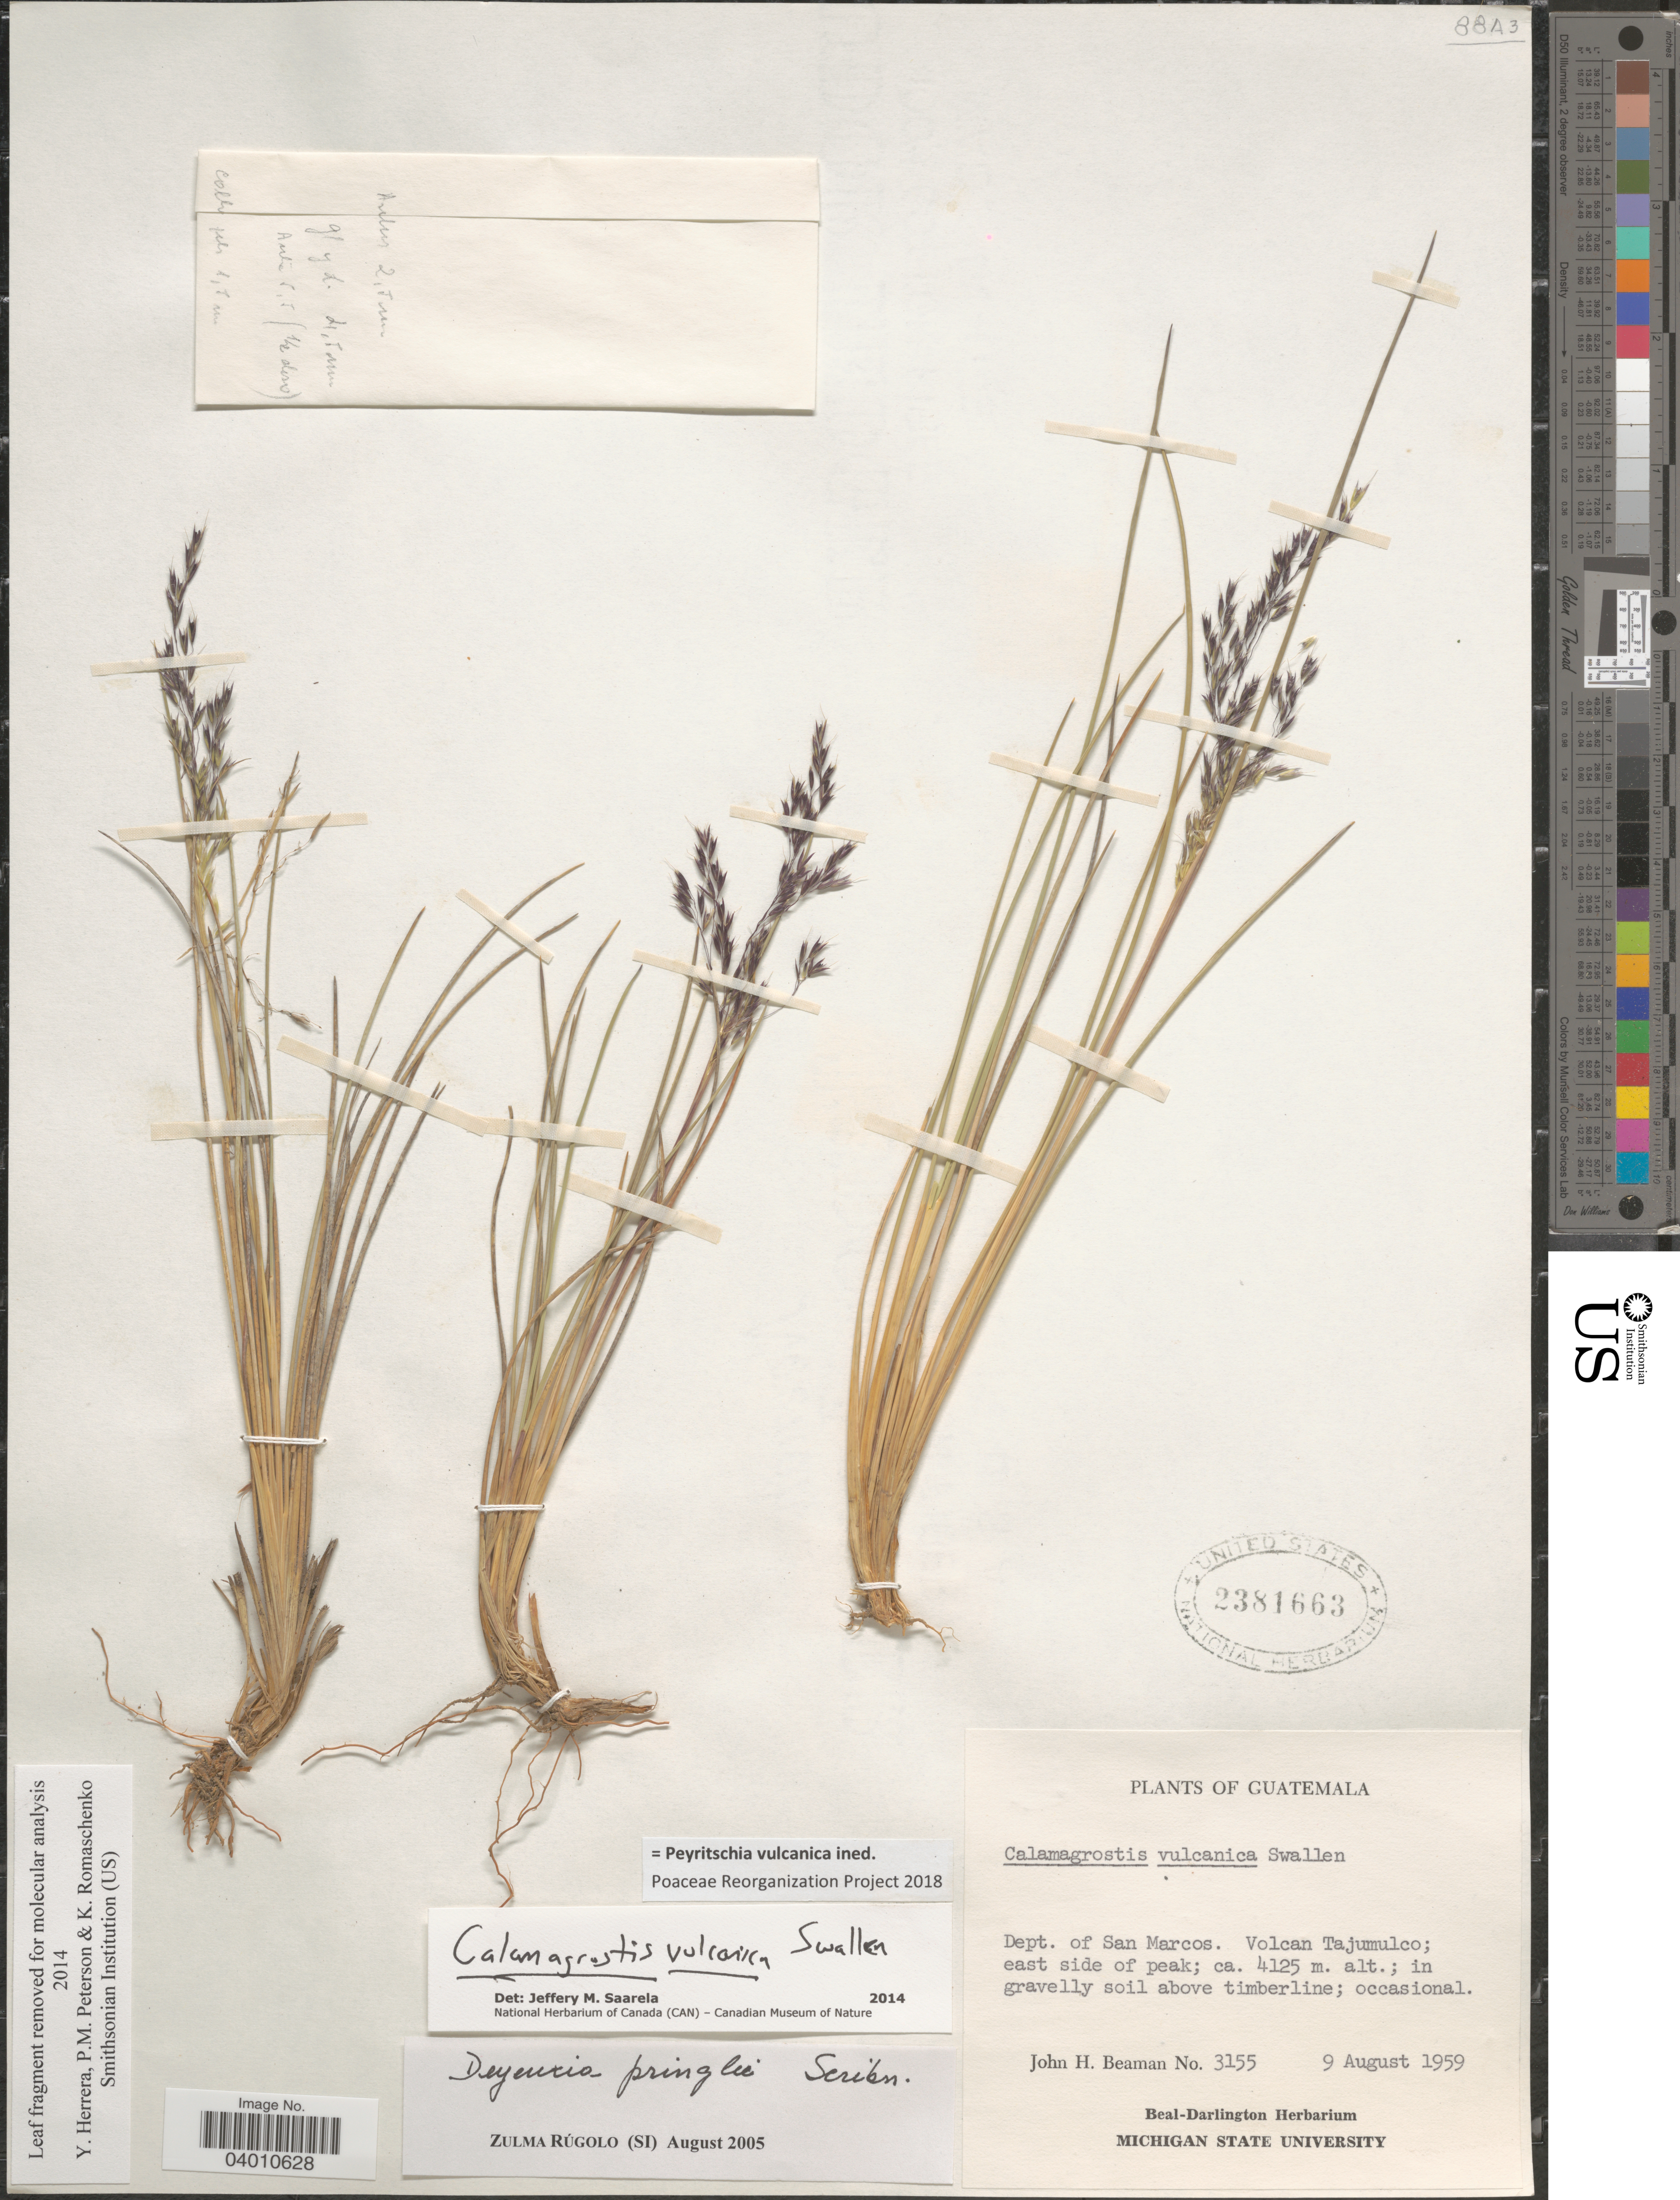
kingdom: Plantae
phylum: Tracheophyta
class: Liliopsida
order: Poales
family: Poaceae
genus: Peyritschia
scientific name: Peyritschia vulcanica ined.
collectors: J. H. Beaman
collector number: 3155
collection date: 1959-08-09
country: Guatemala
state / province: San Marcos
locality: Dept. of San Marcos. Volcan Tajumulco; east side of peak.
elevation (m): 4125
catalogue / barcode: US 2381663